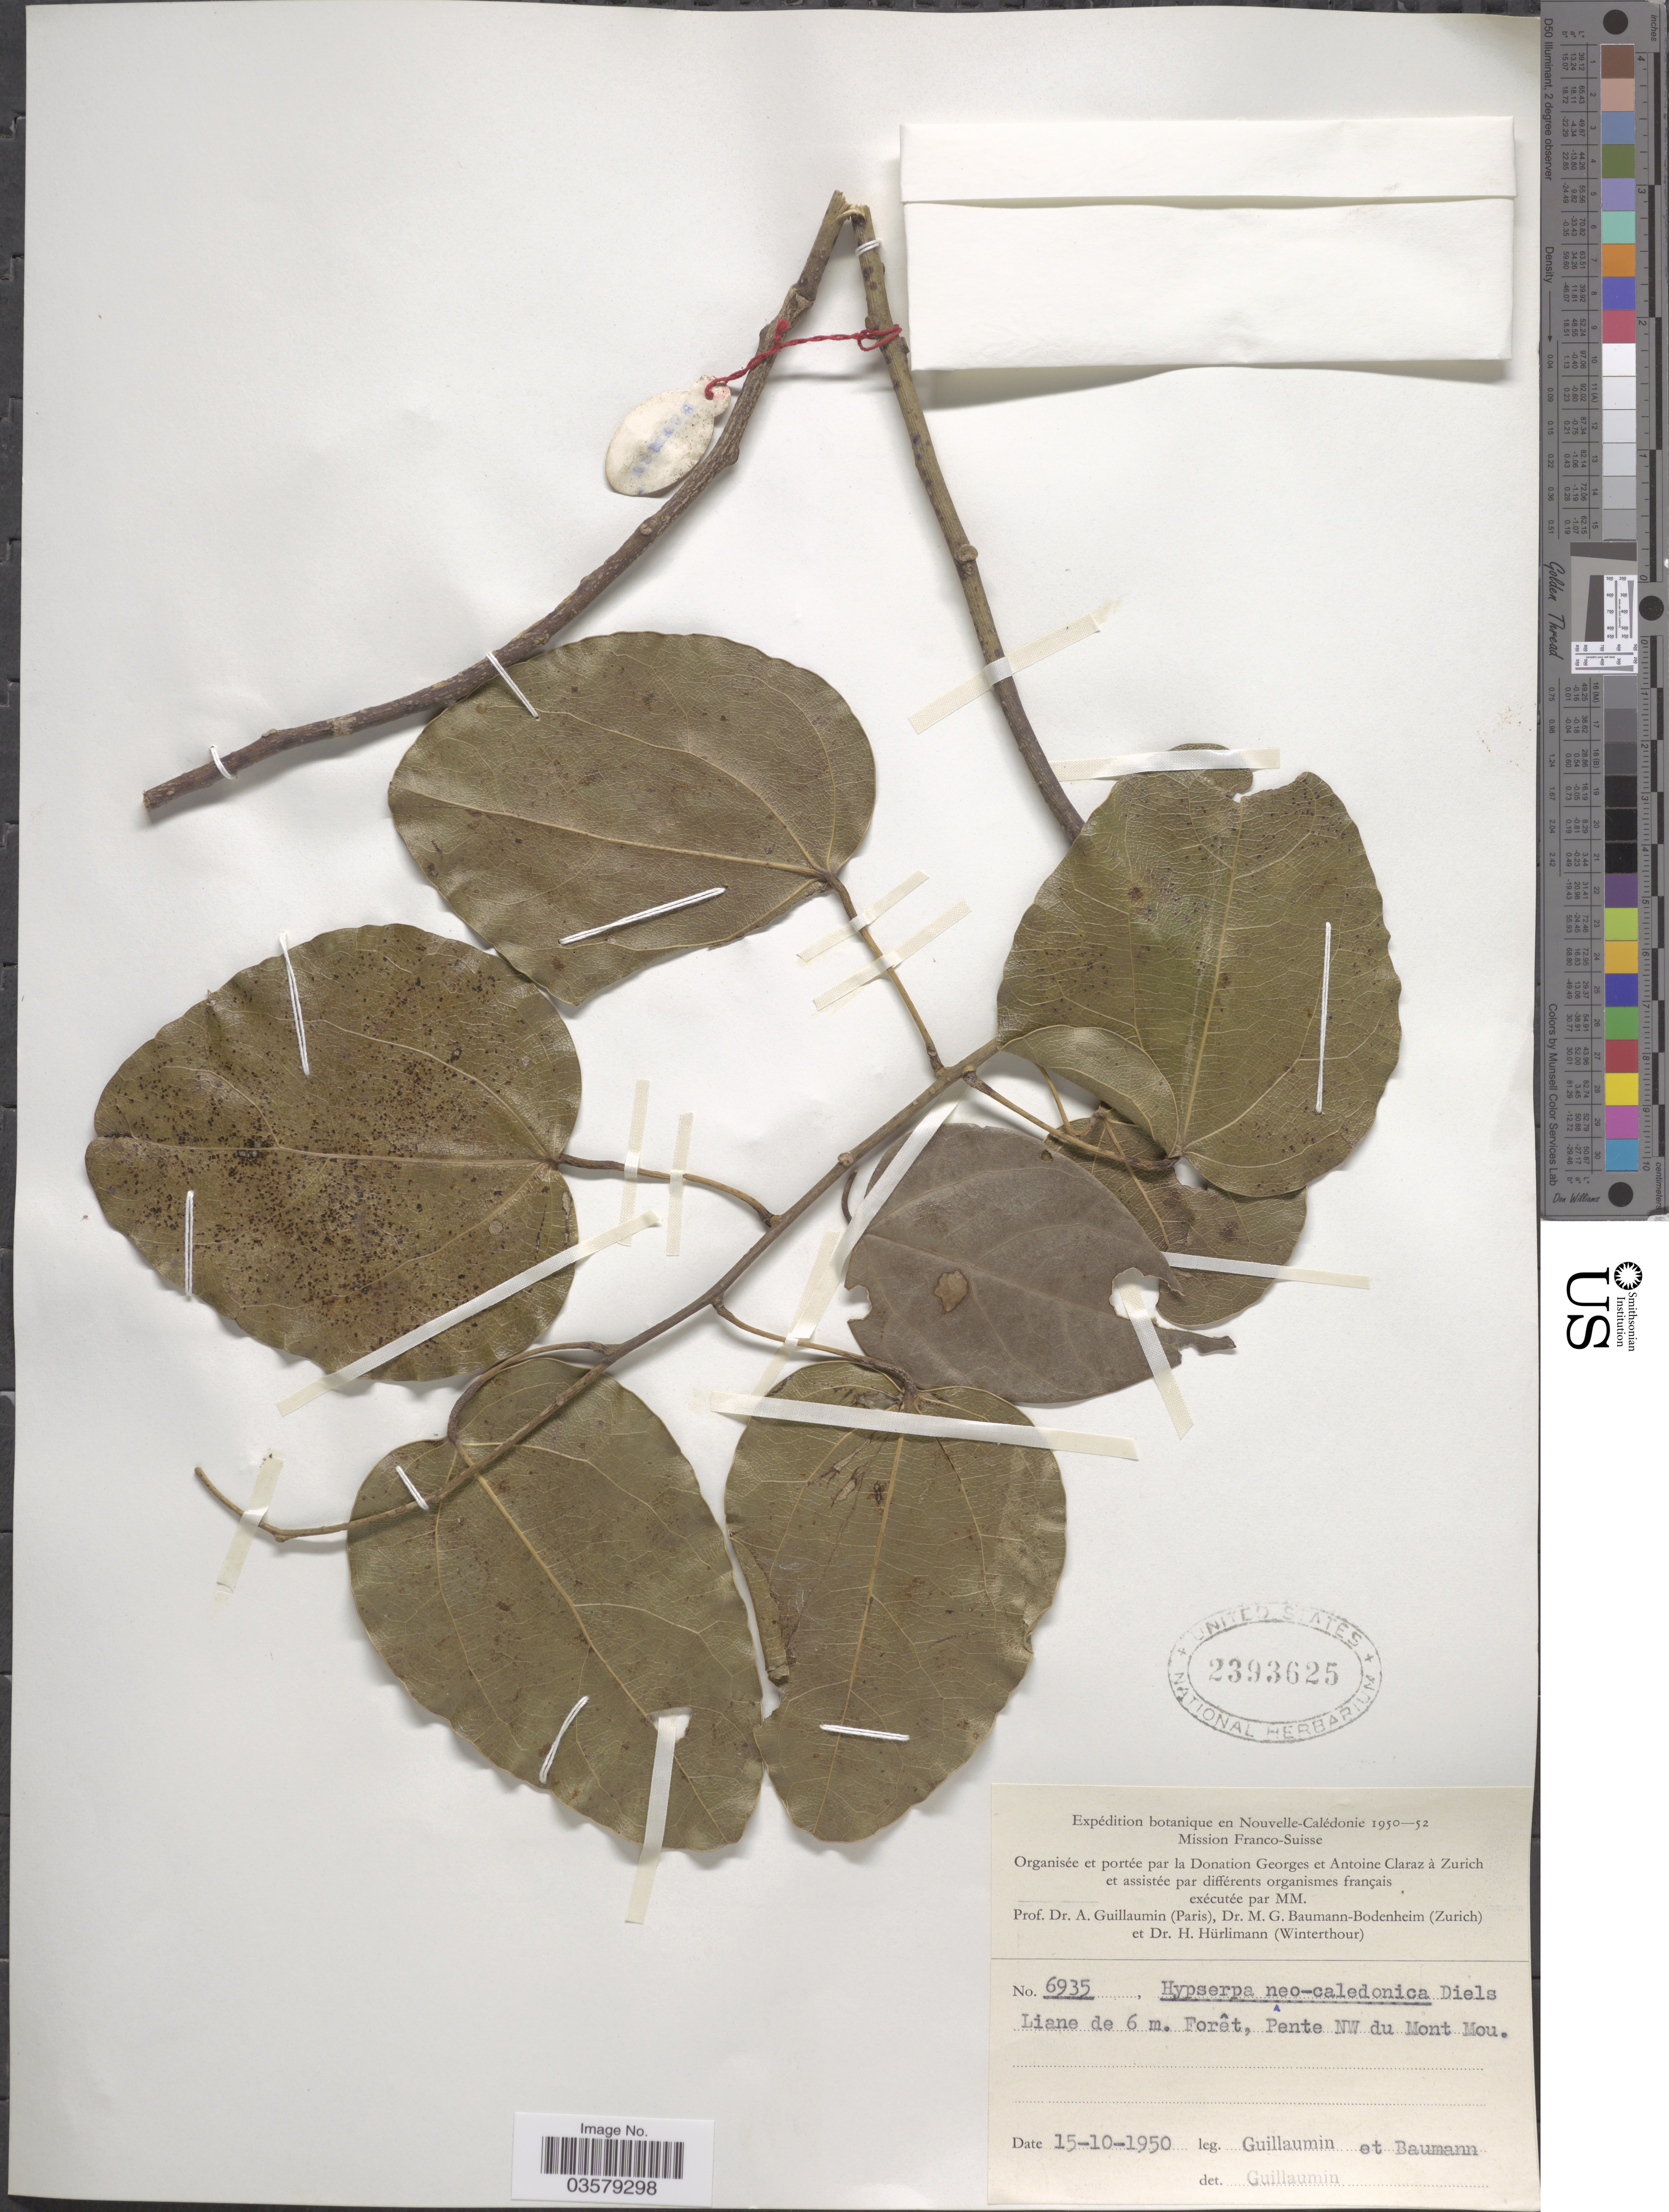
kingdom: Plantae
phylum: Tracheophyta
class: Magnoliopsida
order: Ranunculales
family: Menispermaceae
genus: Hypserpa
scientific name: Hypserpa neocaledonica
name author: Diels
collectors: A. Guillaumin & M. G. Baumann-Bodenheim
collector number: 6935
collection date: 1950-10-15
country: New Caledonia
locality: Nouvelle-Calédonie. Forêt, Pente NW du Mont Mou.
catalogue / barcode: US 2393625